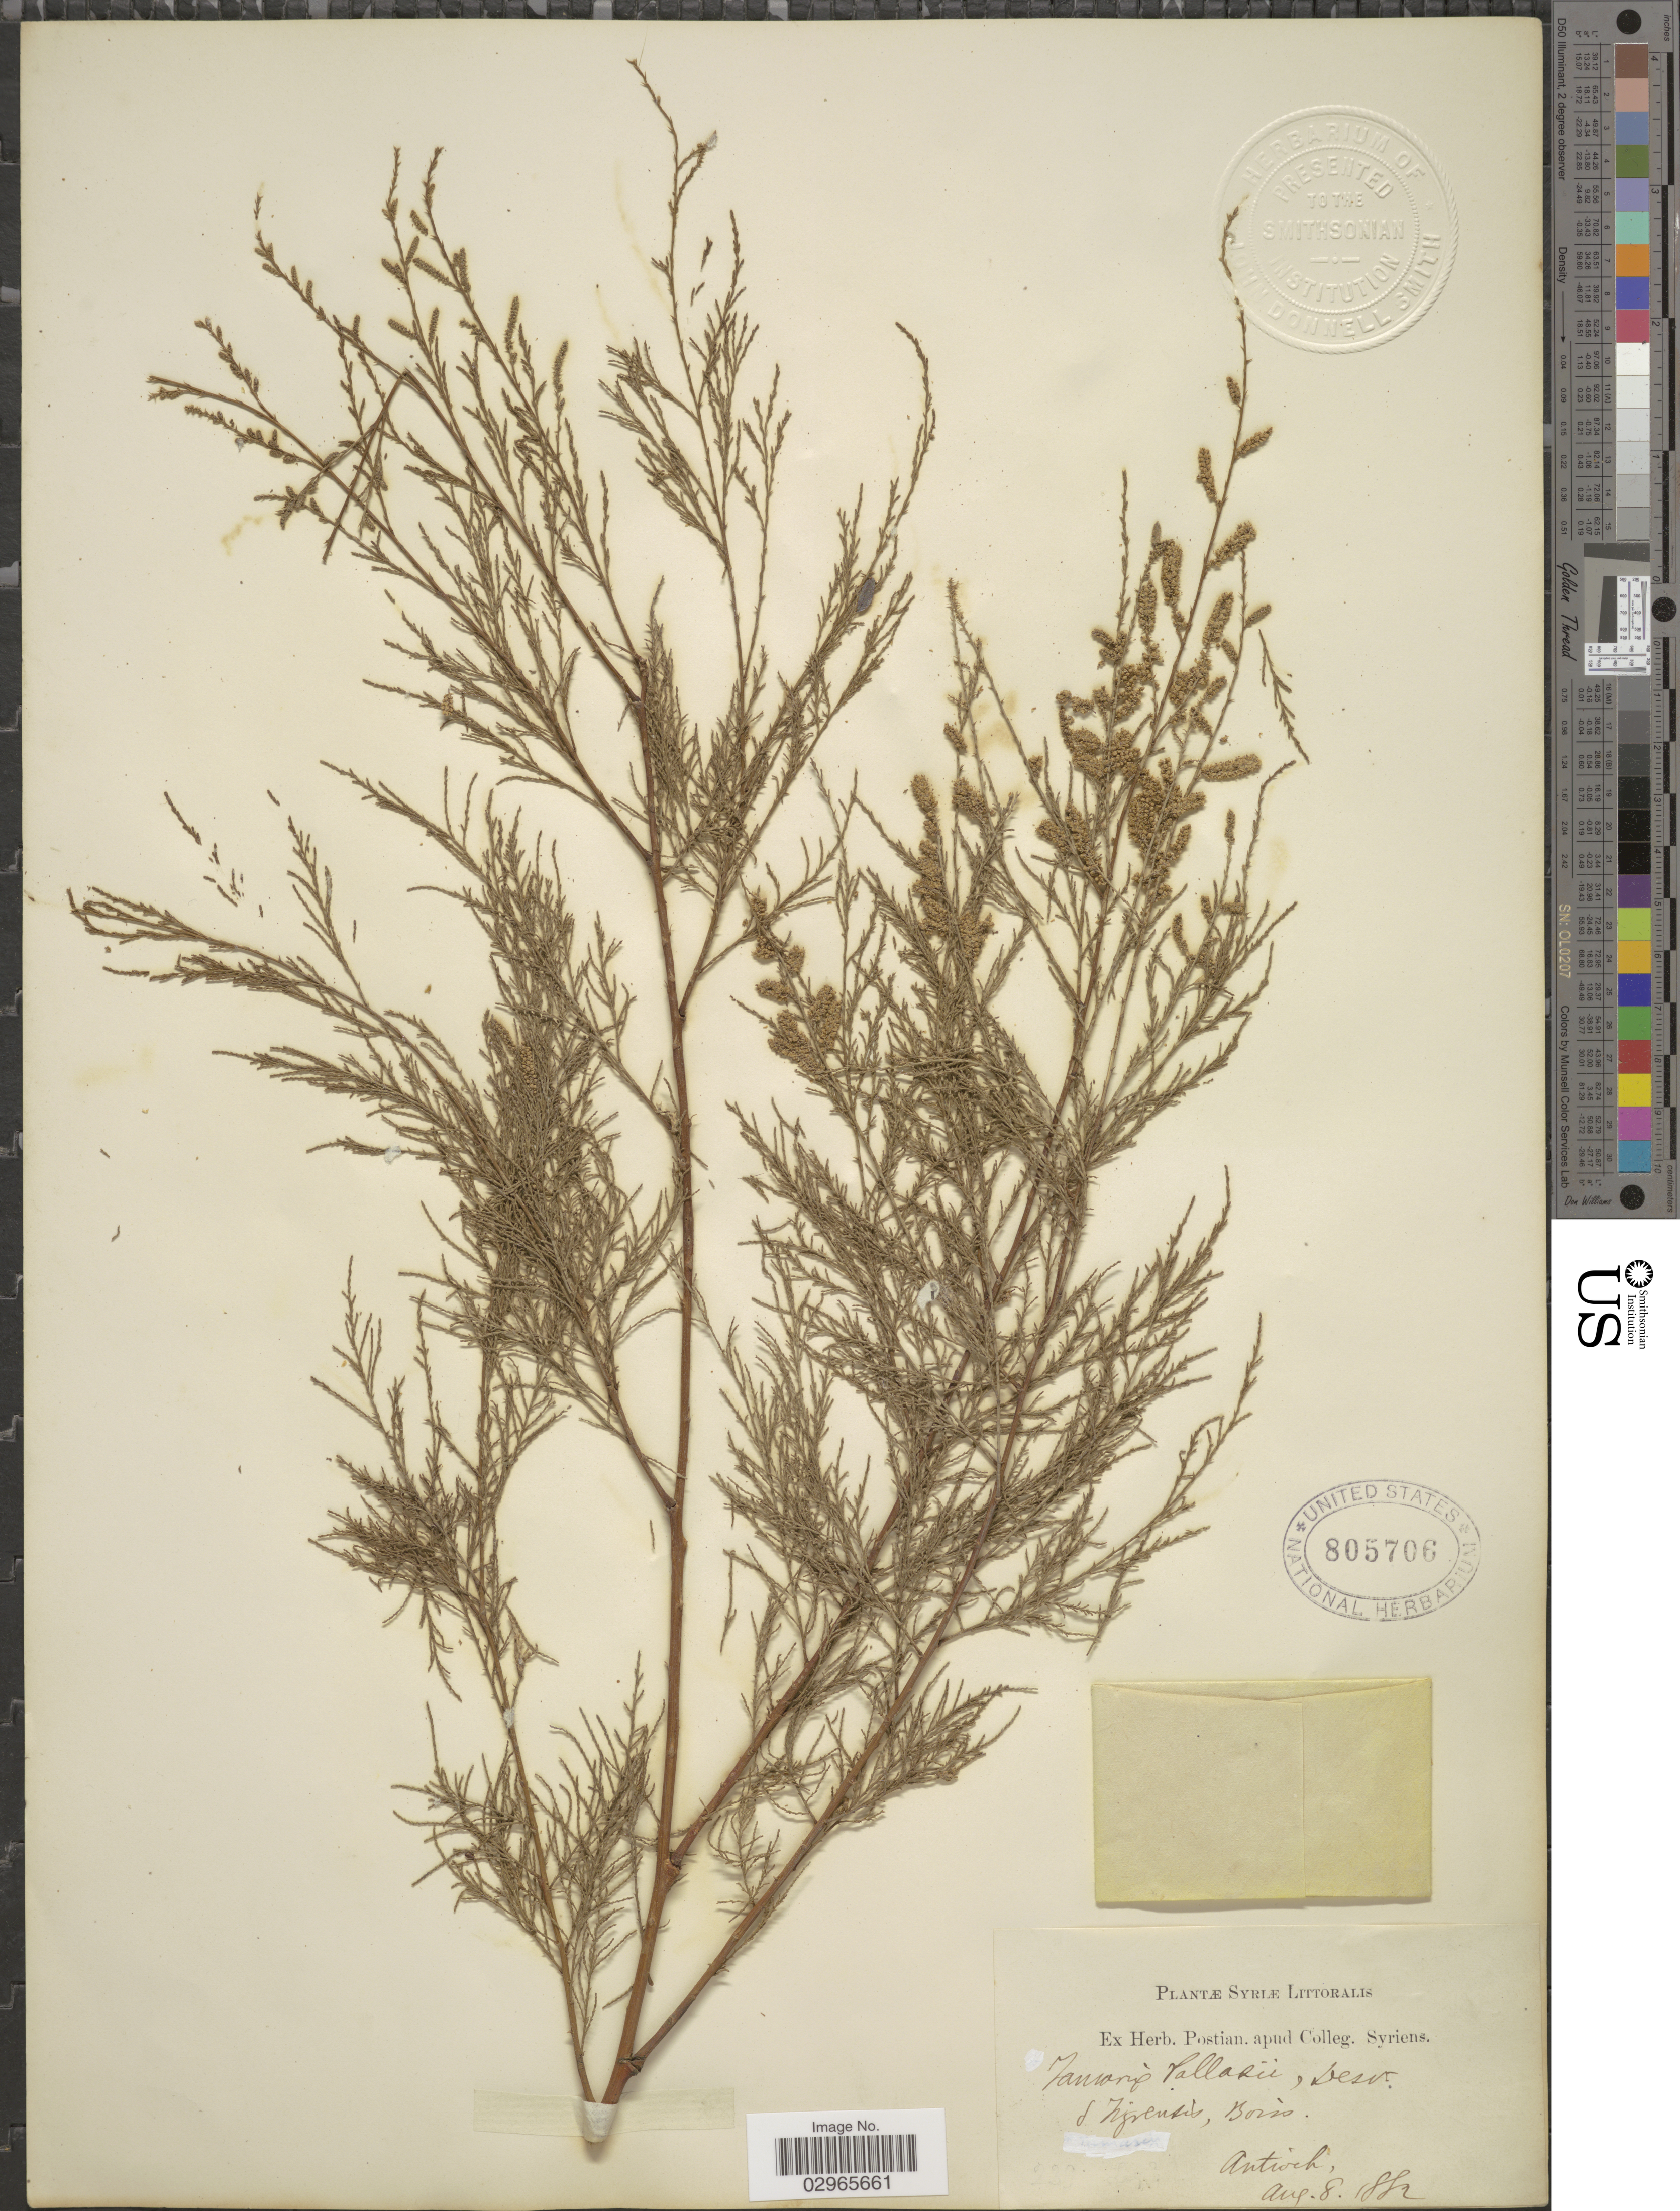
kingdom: Plantae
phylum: Tracheophyta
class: Magnoliopsida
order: Caryophyllales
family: Tamaricaceae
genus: Tamarix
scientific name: Tamarix pallasii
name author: Desv.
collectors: Ex herb. Postian. apud Colleg. Syriens.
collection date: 1882-08-08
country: Turkey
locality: Syriæ Littoralis. Antioch.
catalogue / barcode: US 805706